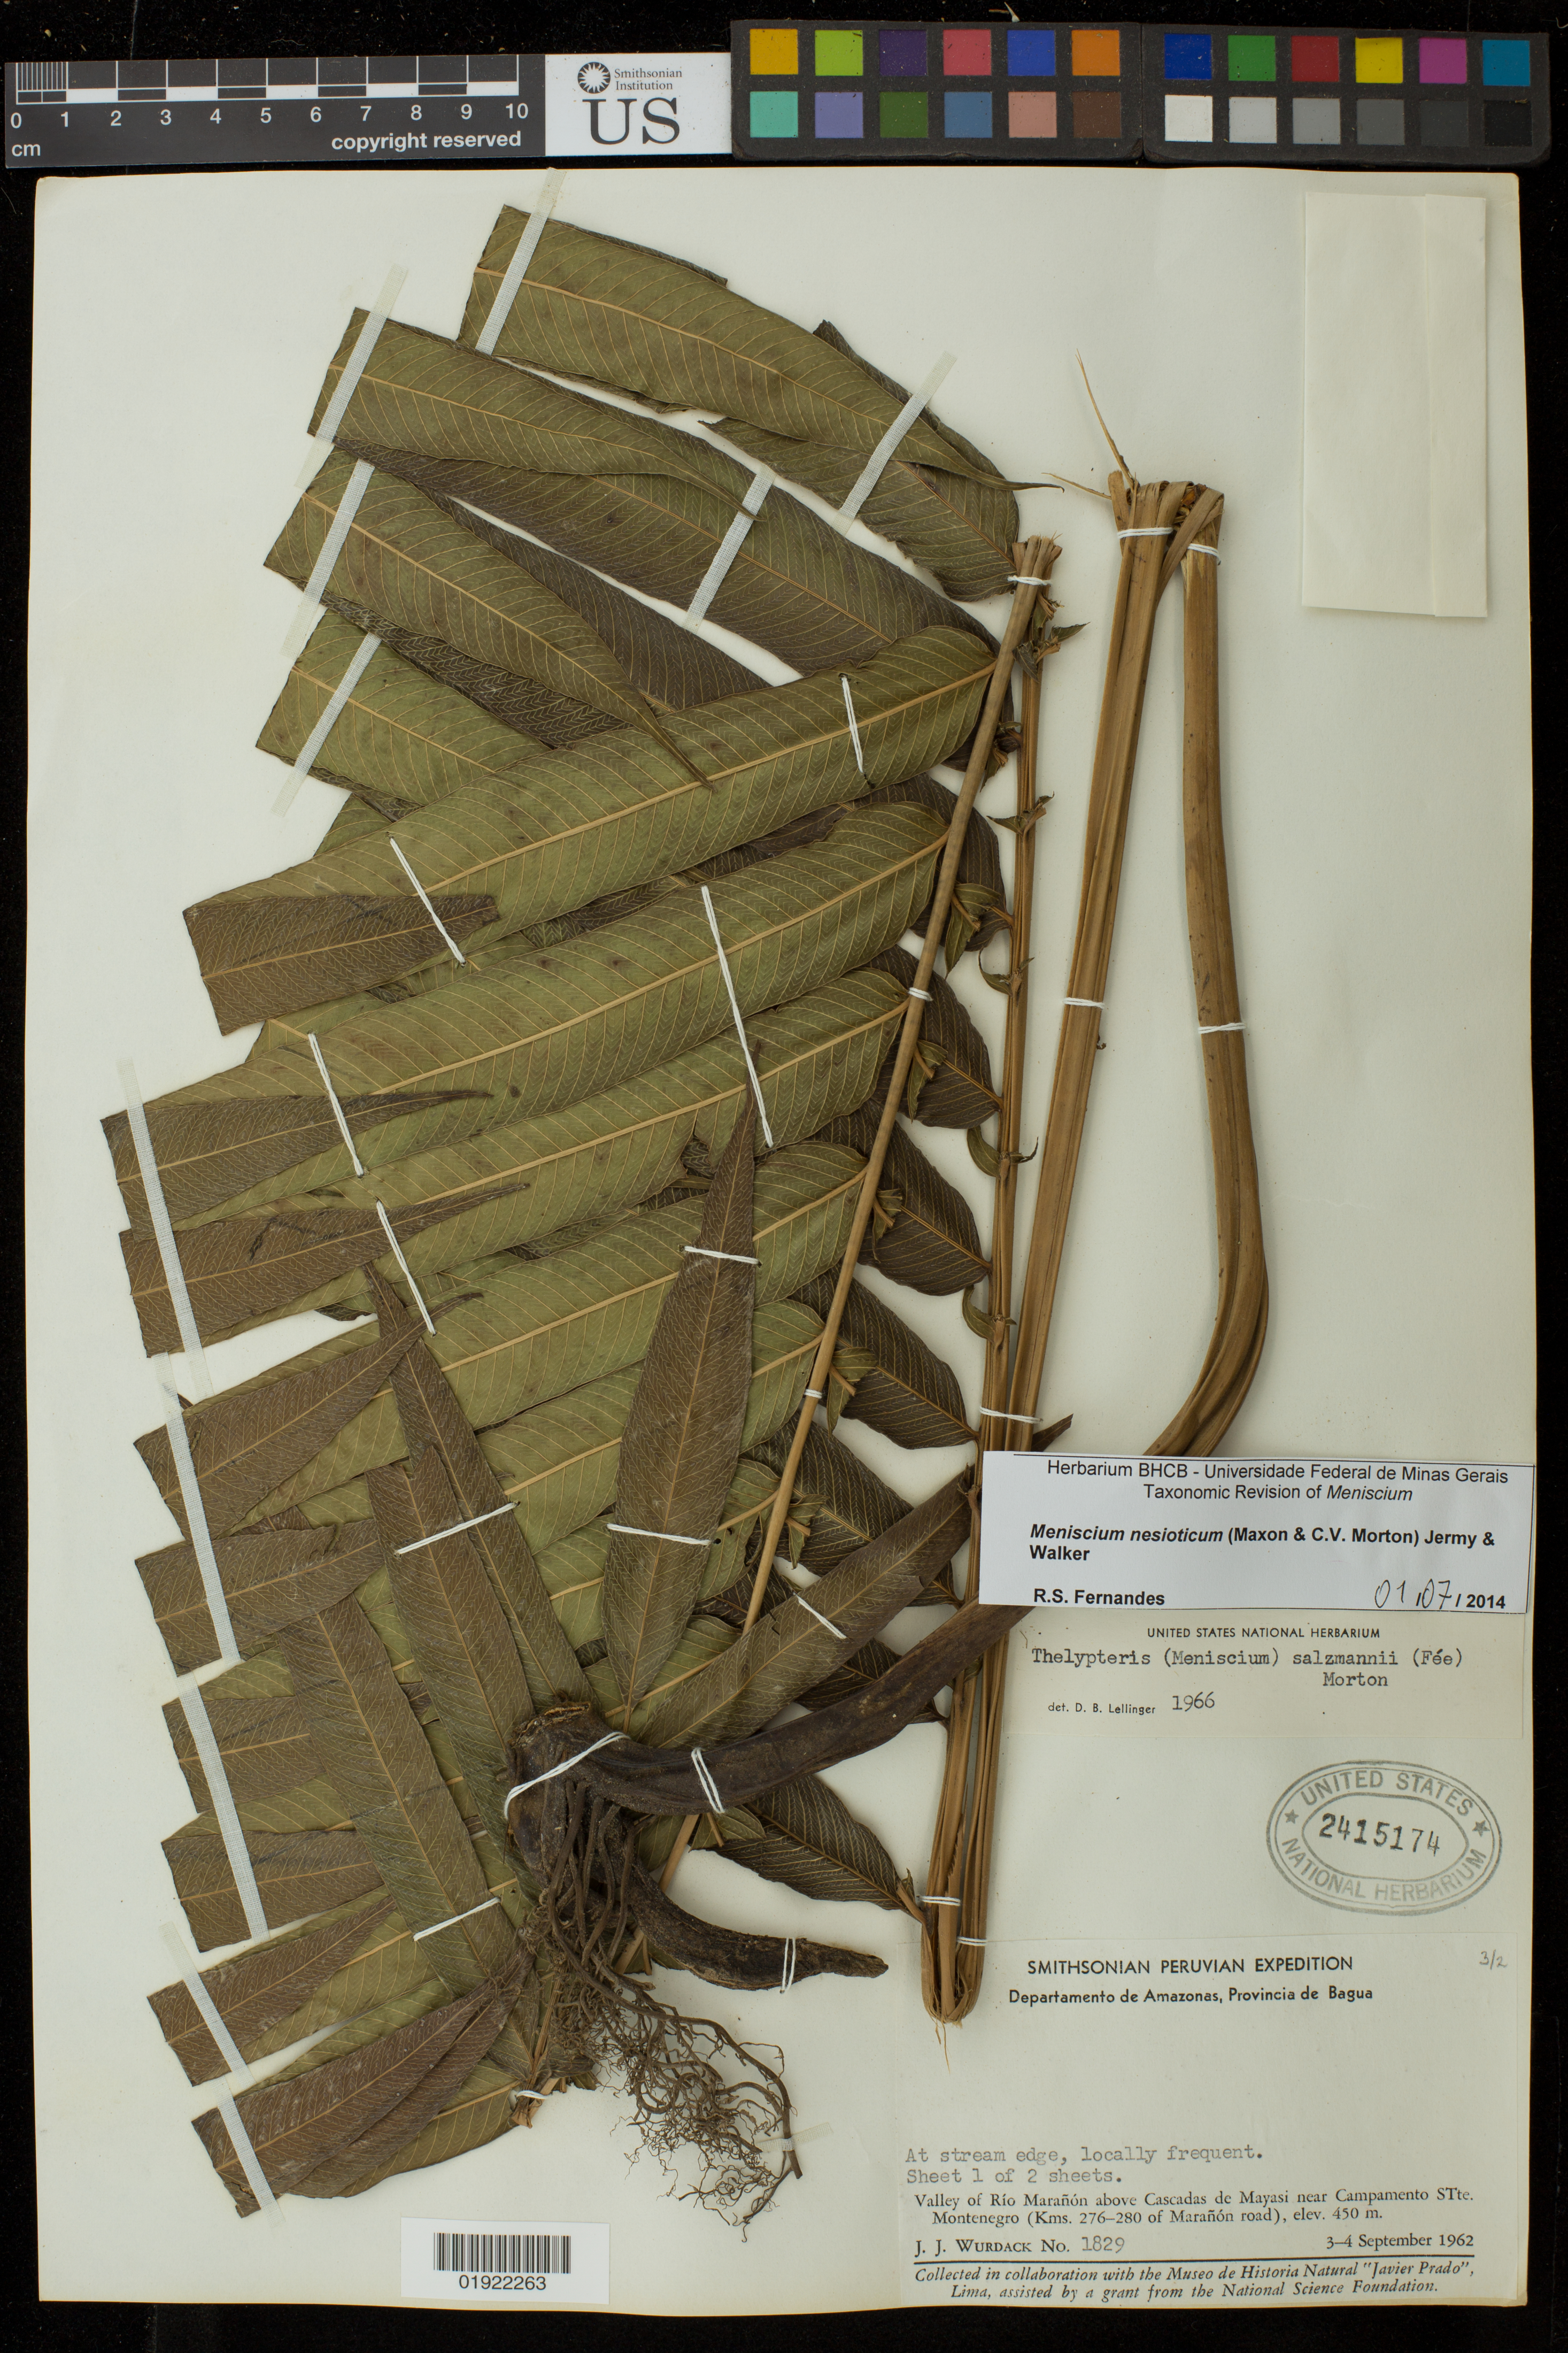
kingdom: Plantae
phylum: Tracheophyta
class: Polypodiopsida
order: Polypodiales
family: Thelypteridaceae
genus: Meniscium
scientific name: Meniscium nesioticum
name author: (Maxon & C.V. Morton) Pic. Serm.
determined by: Fernandes, R. S.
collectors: J. J. Wurdack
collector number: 1829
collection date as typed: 3-4 September 1962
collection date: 1962-09-03/1962-09-04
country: Peru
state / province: Amazonas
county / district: Bagua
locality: Valley of Rio Maranon above Cascades de mayasi near Campamento STte. Montenegro (Kms. 276-280 of Naranon road)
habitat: at stream edge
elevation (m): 450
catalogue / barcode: US 2415174